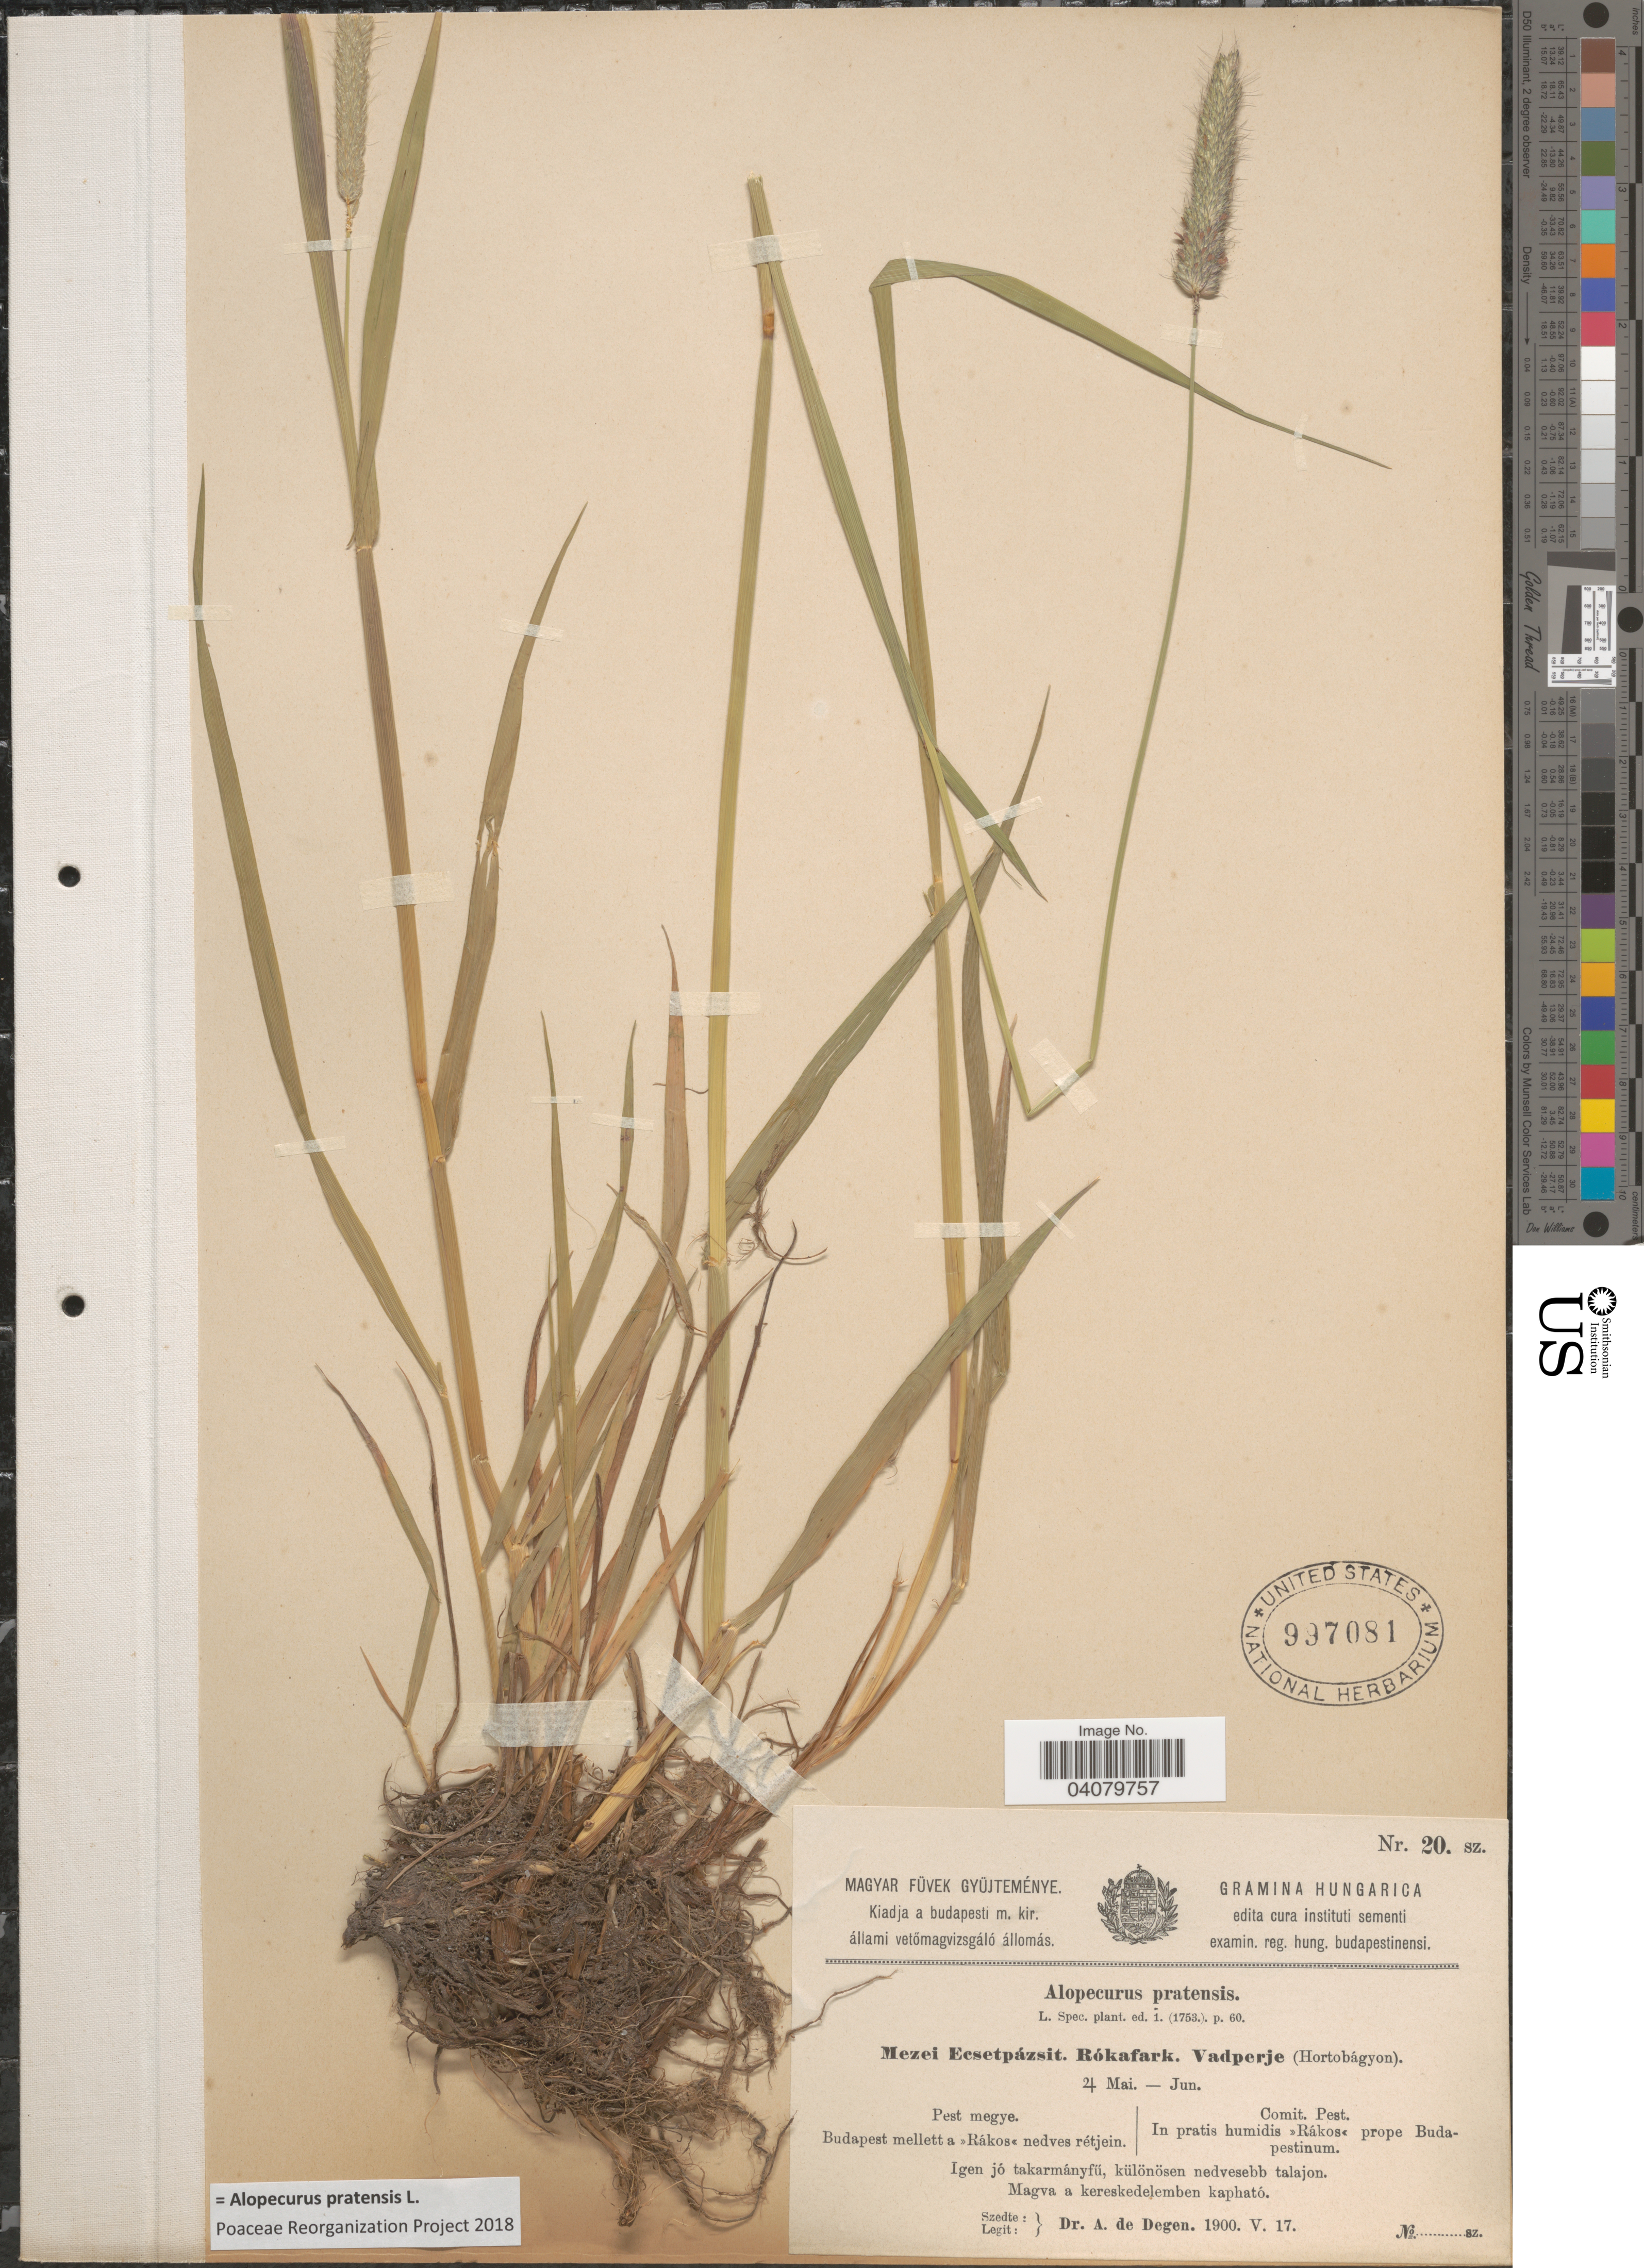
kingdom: Plantae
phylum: Tracheophyta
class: Liliopsida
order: Poales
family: Poaceae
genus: Alopecurus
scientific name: Alopecurus pratensis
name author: L.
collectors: A. Degen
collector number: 20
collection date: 1900-05-17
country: Hungary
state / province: Pest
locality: Comit. Pest. In pratis humidis >>Rákos<< prope Budapestinum.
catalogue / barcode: US 997081